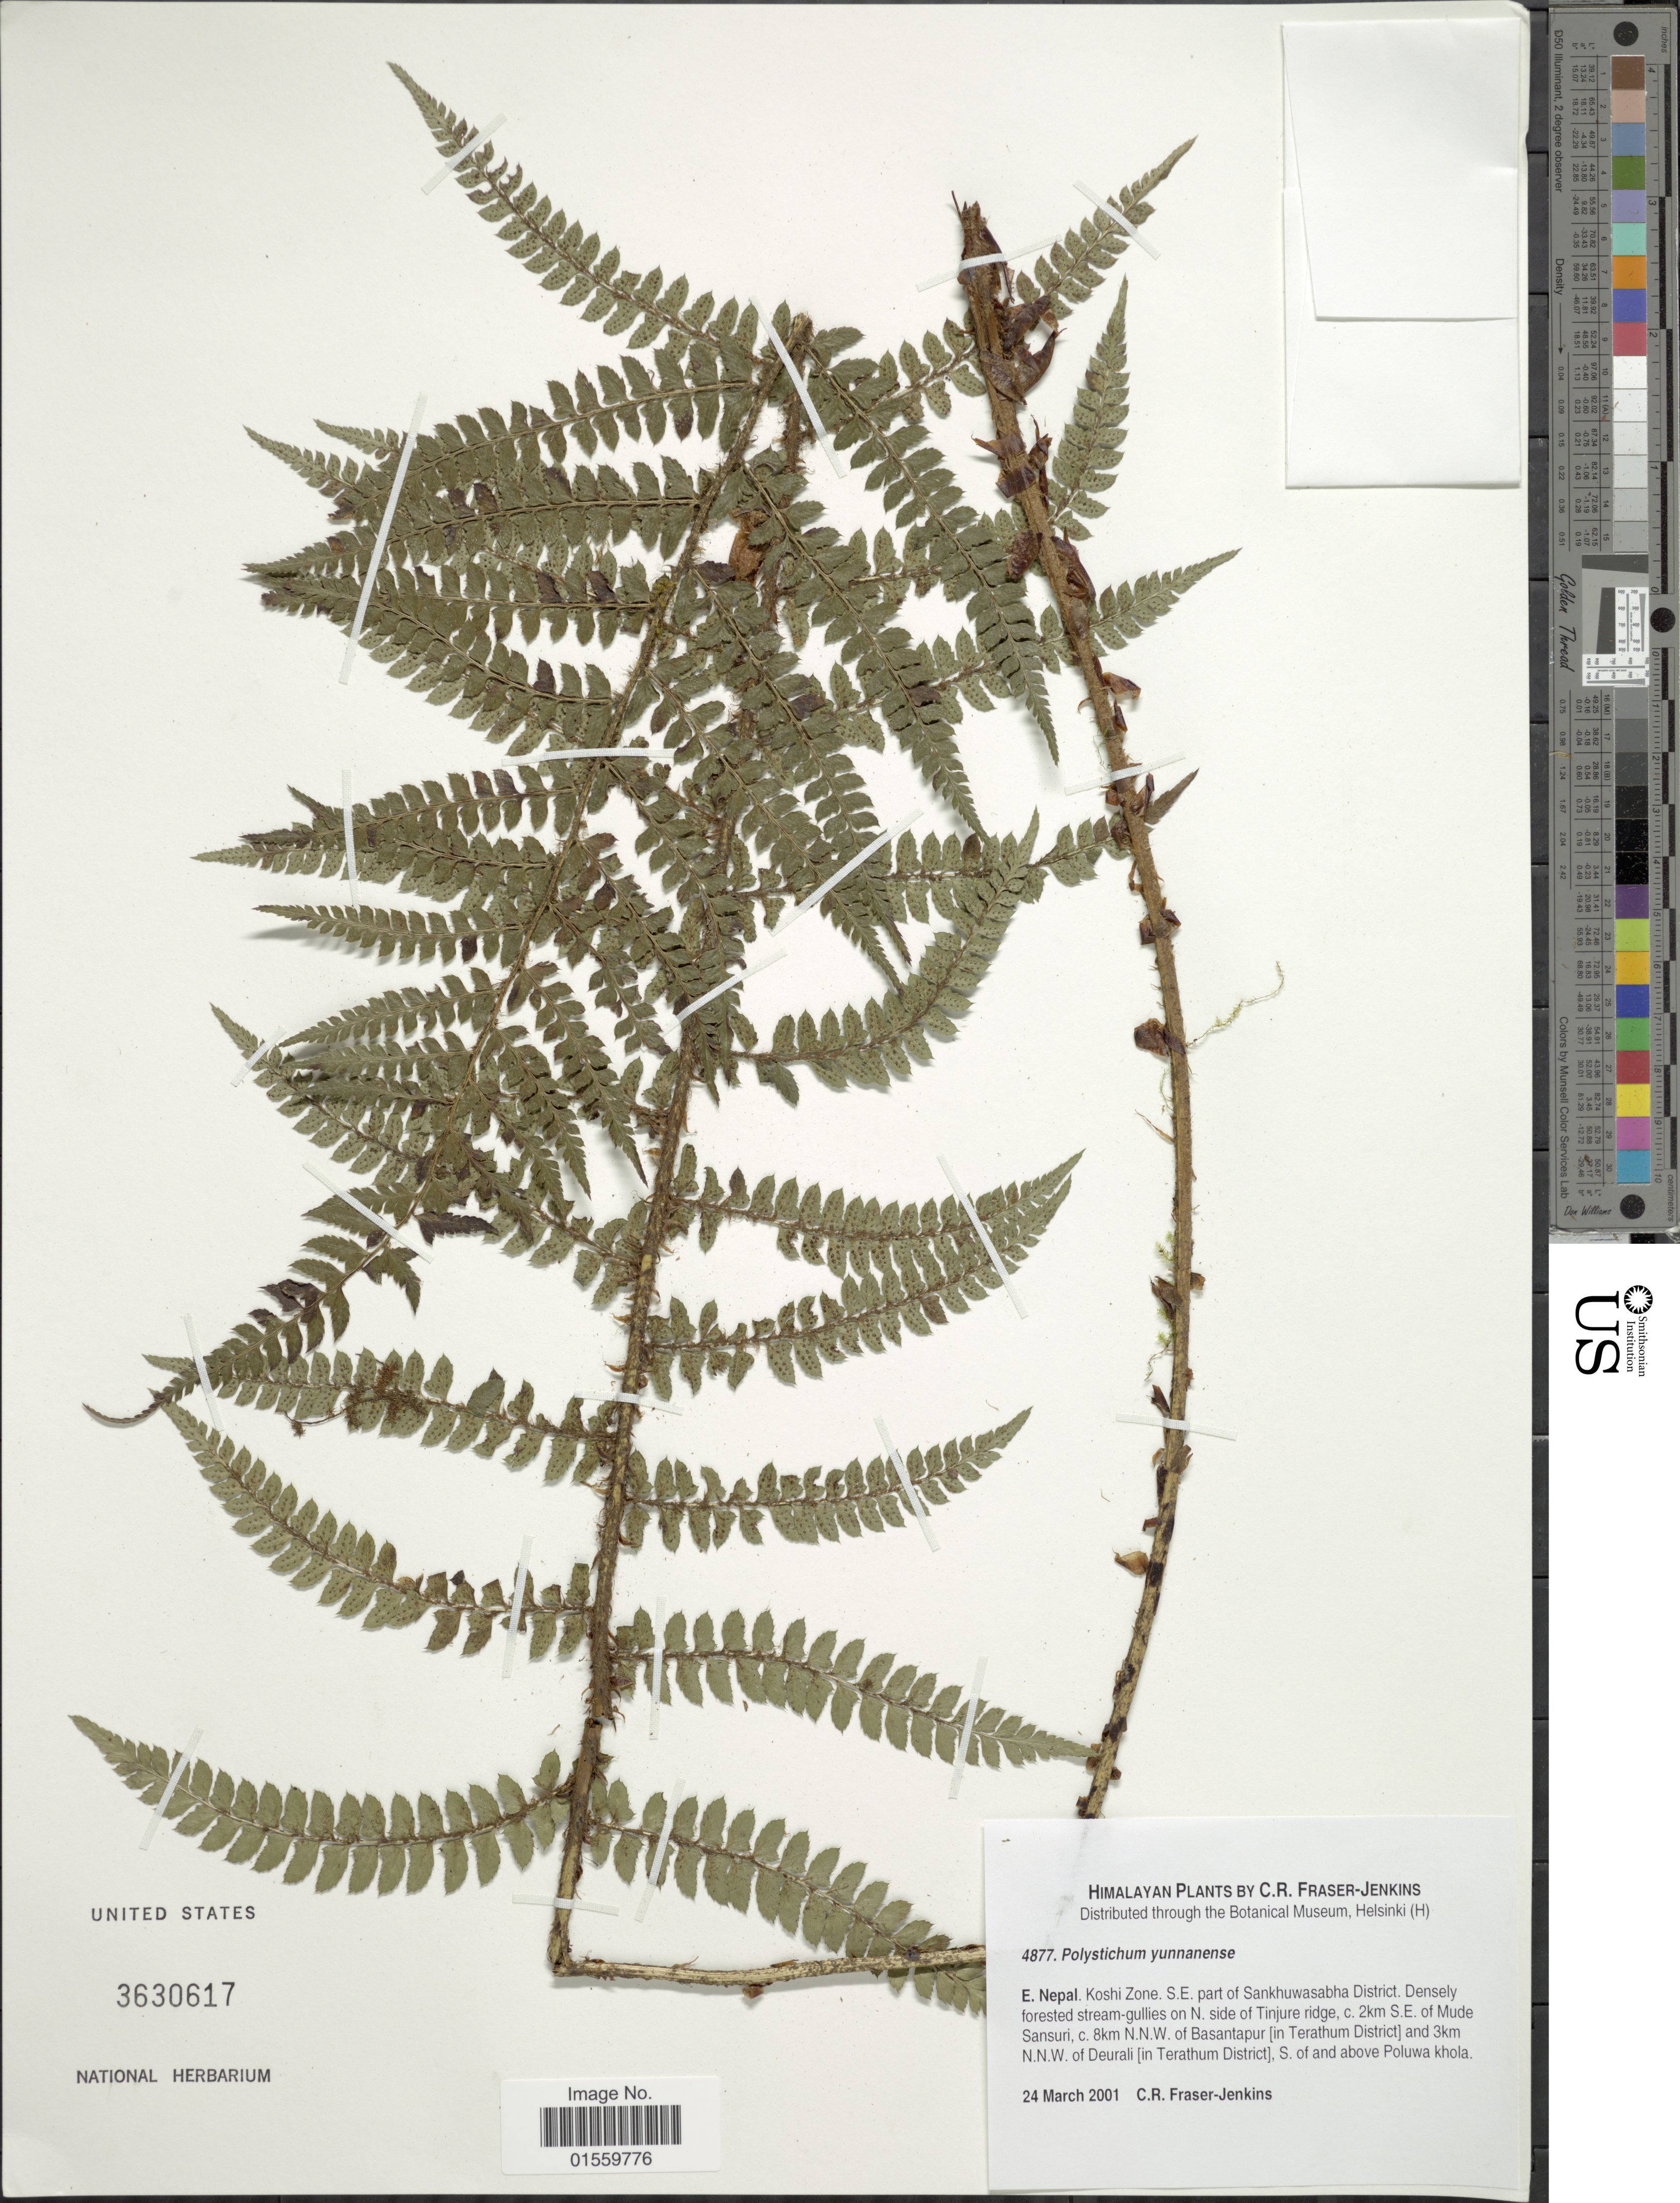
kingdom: Plantae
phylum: Tracheophyta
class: Polypodiopsida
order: Polypodiales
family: Dryopteridaceae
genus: Polystichum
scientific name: Polystichum yunnanense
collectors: C. R. Fraser-Jenkins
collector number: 4877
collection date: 2001-03-24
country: Nepal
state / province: Kosi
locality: Himalaya, E. Nepal, Koshi Zone, S. E. part of Sankhuwasabha District, on N. side of Tinjure ridge, c. 2 km S. E. of Mude Sansuri, c. 8 km N.N.W. of Basantapur (in Terathum District) and 3 km N.N.W. of Deurali (in Terathum District), S. of and above Poluwa khola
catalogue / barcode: US 3630617